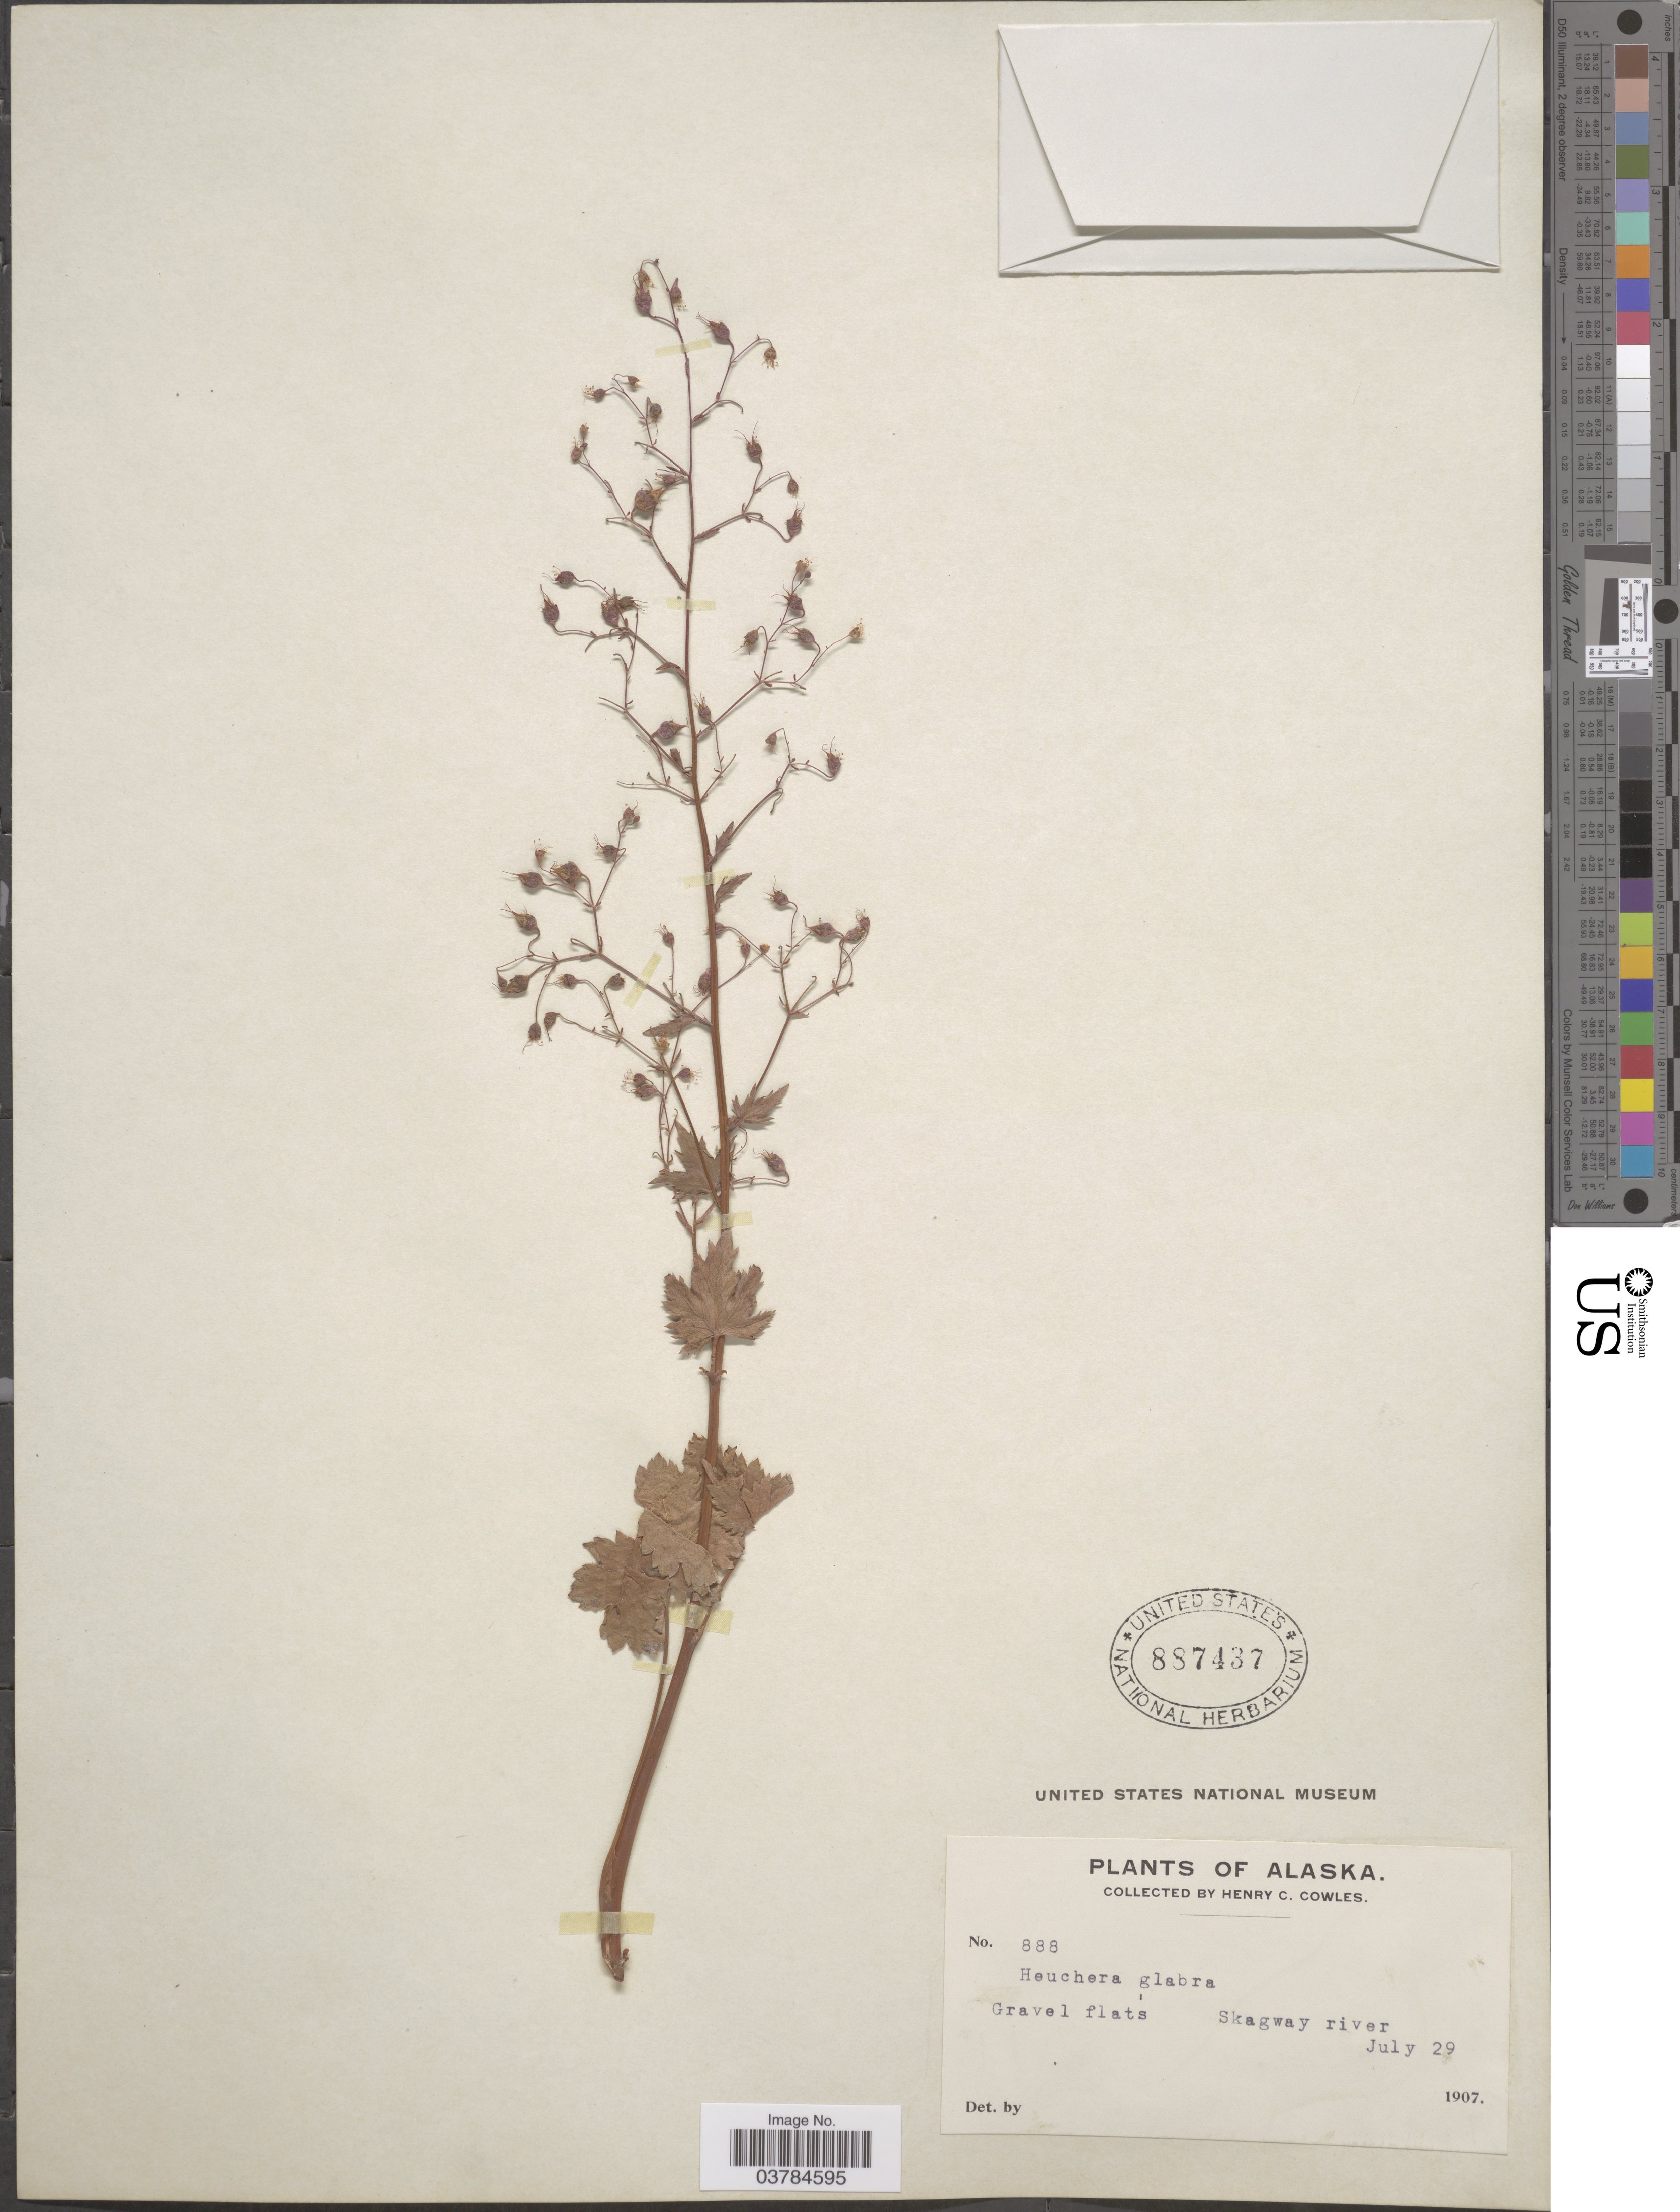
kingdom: Plantae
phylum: Tracheophyta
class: Magnoliopsida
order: Saxifragales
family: Saxifragaceae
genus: Heuchera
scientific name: Heuchera glabra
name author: Willd. ex Roem. & Schult.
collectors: H. Cowles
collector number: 888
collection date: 1907-07-29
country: United States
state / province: Alaska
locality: Gravel flats. Skagway river.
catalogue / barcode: US 887437